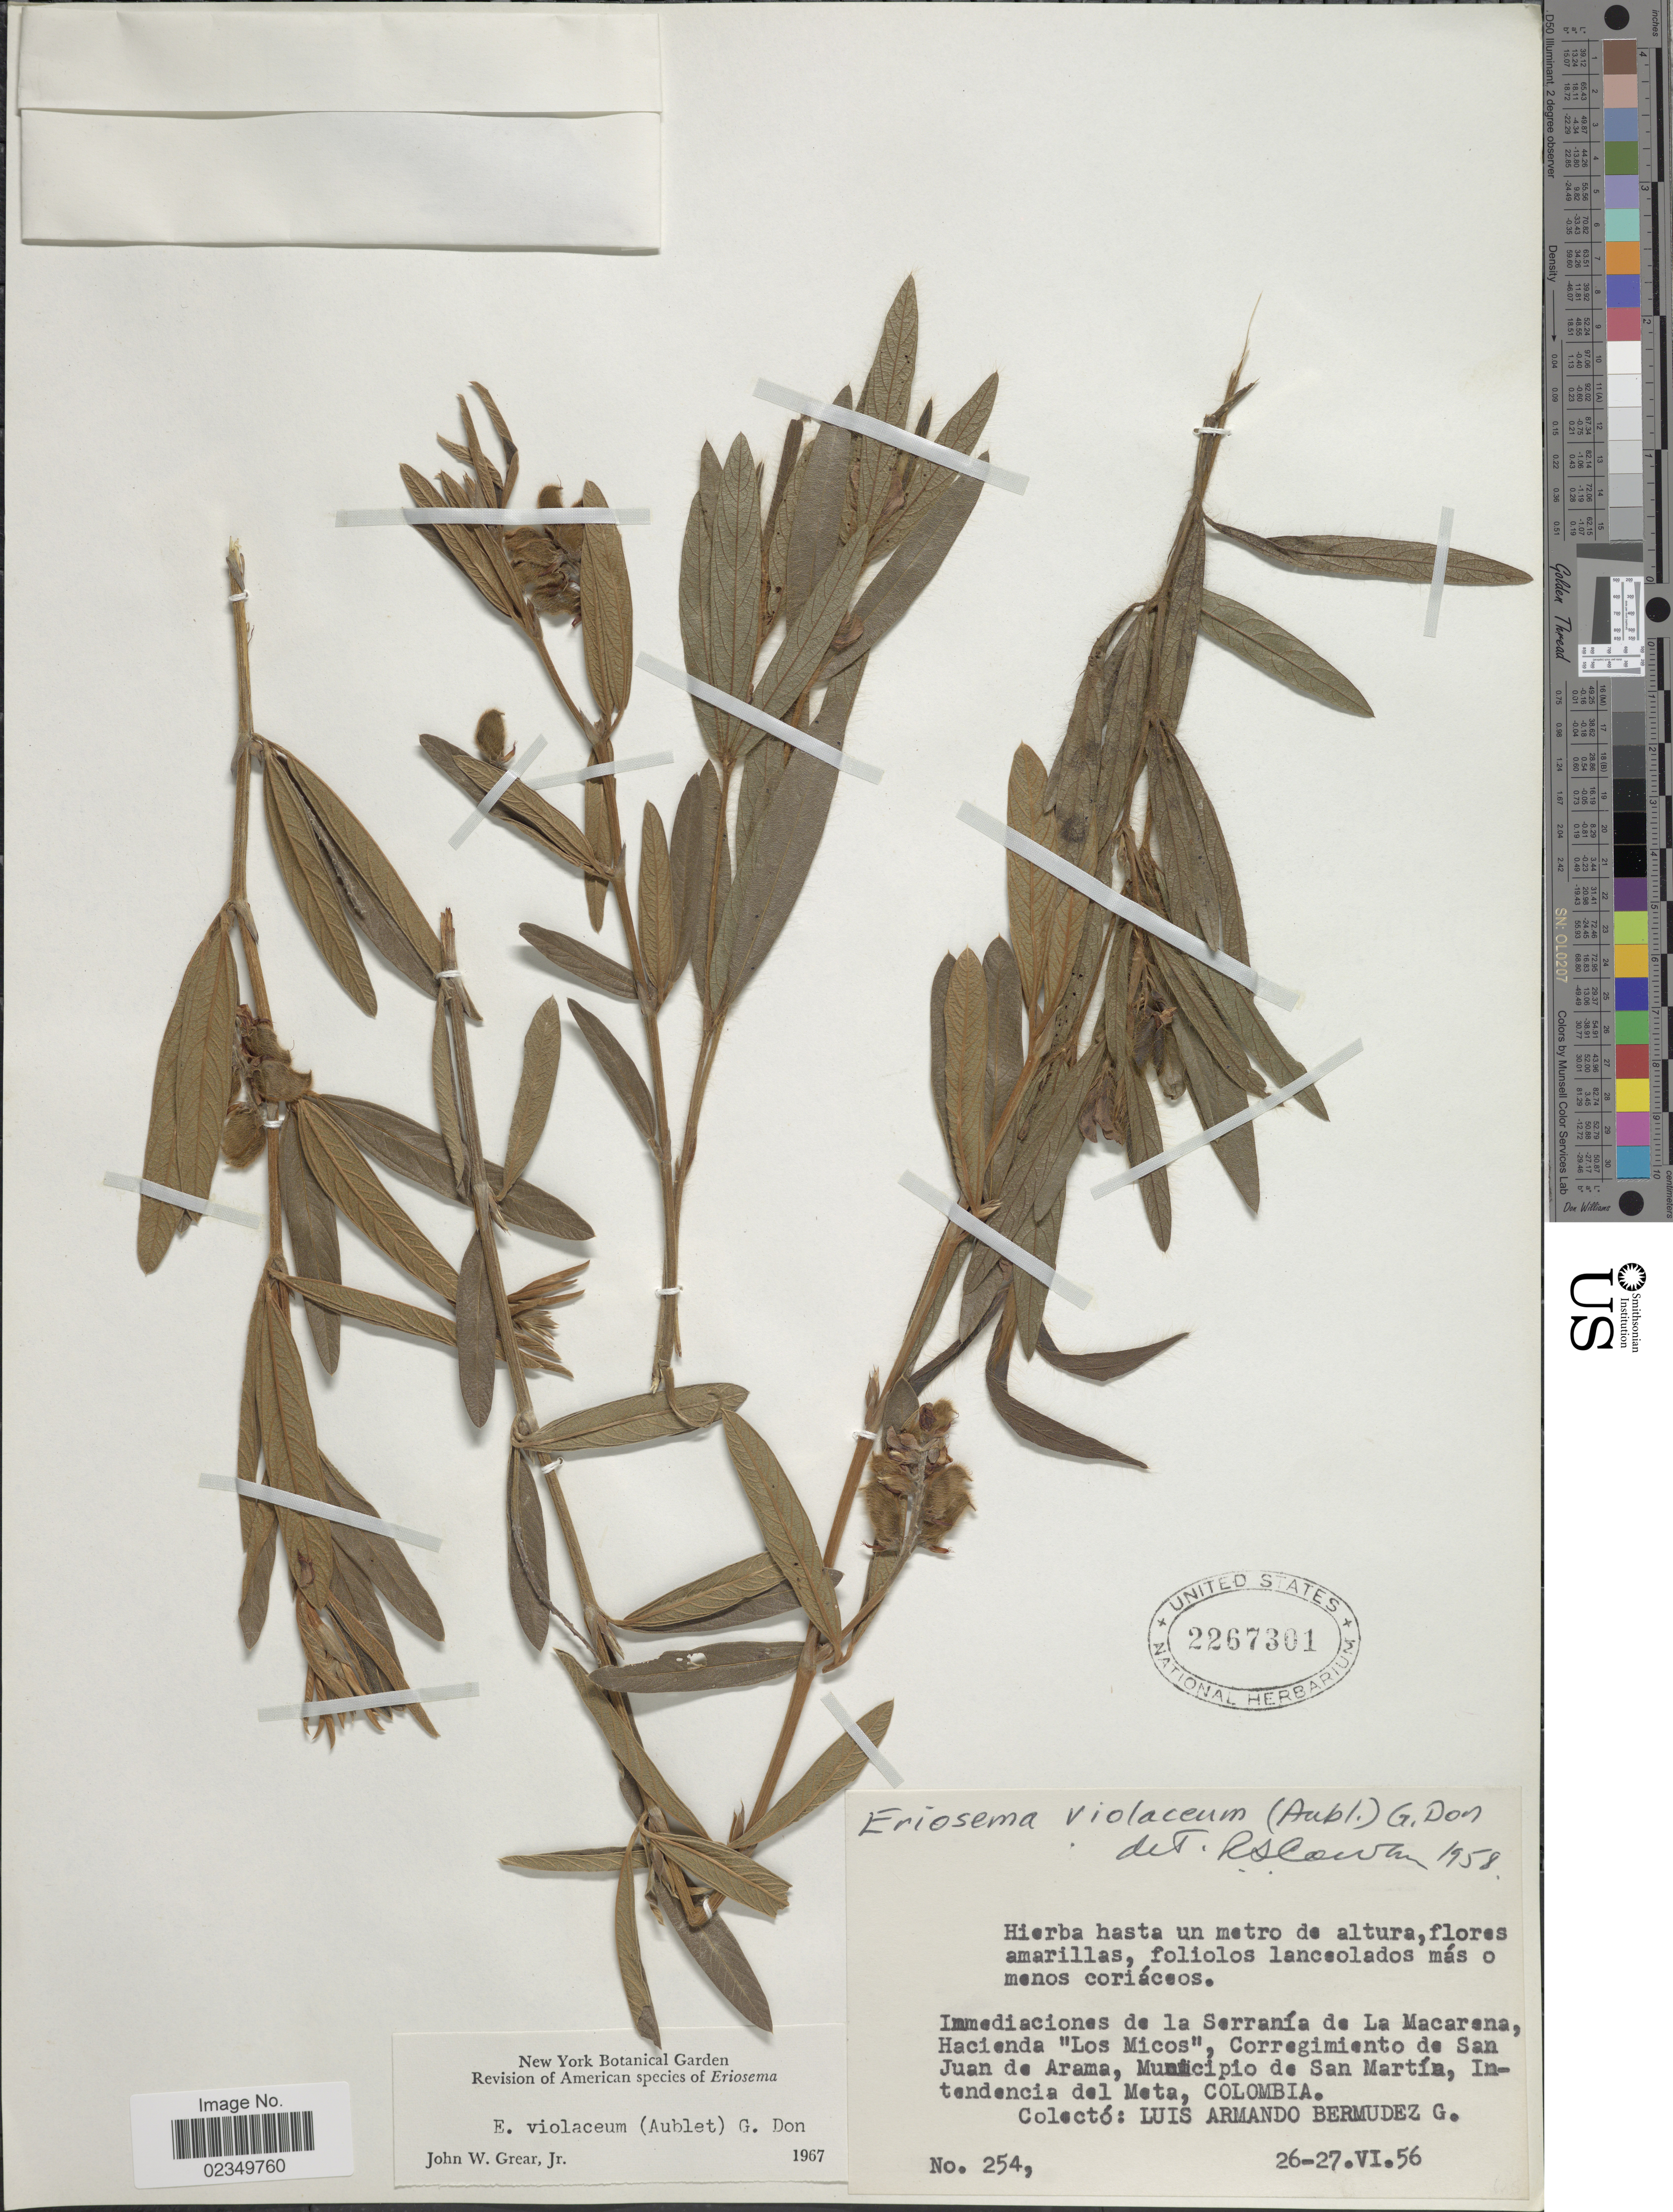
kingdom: Plantae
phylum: Tracheophyta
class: Magnoliopsida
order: Fabales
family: Fabaceae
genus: Eriosema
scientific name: Eriosema violaceum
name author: (Aubl.) G. Don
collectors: A. Bermudez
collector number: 254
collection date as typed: Transcribed d/m/y: 26/6/56 to 27/6/56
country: Colombia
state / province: Meta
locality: Immediaciones de la Serrania de La Macarena, Hacienda "Los Micos", Corregimiento de San Juan de Arama, Municipio de San Martin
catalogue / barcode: US 2267301